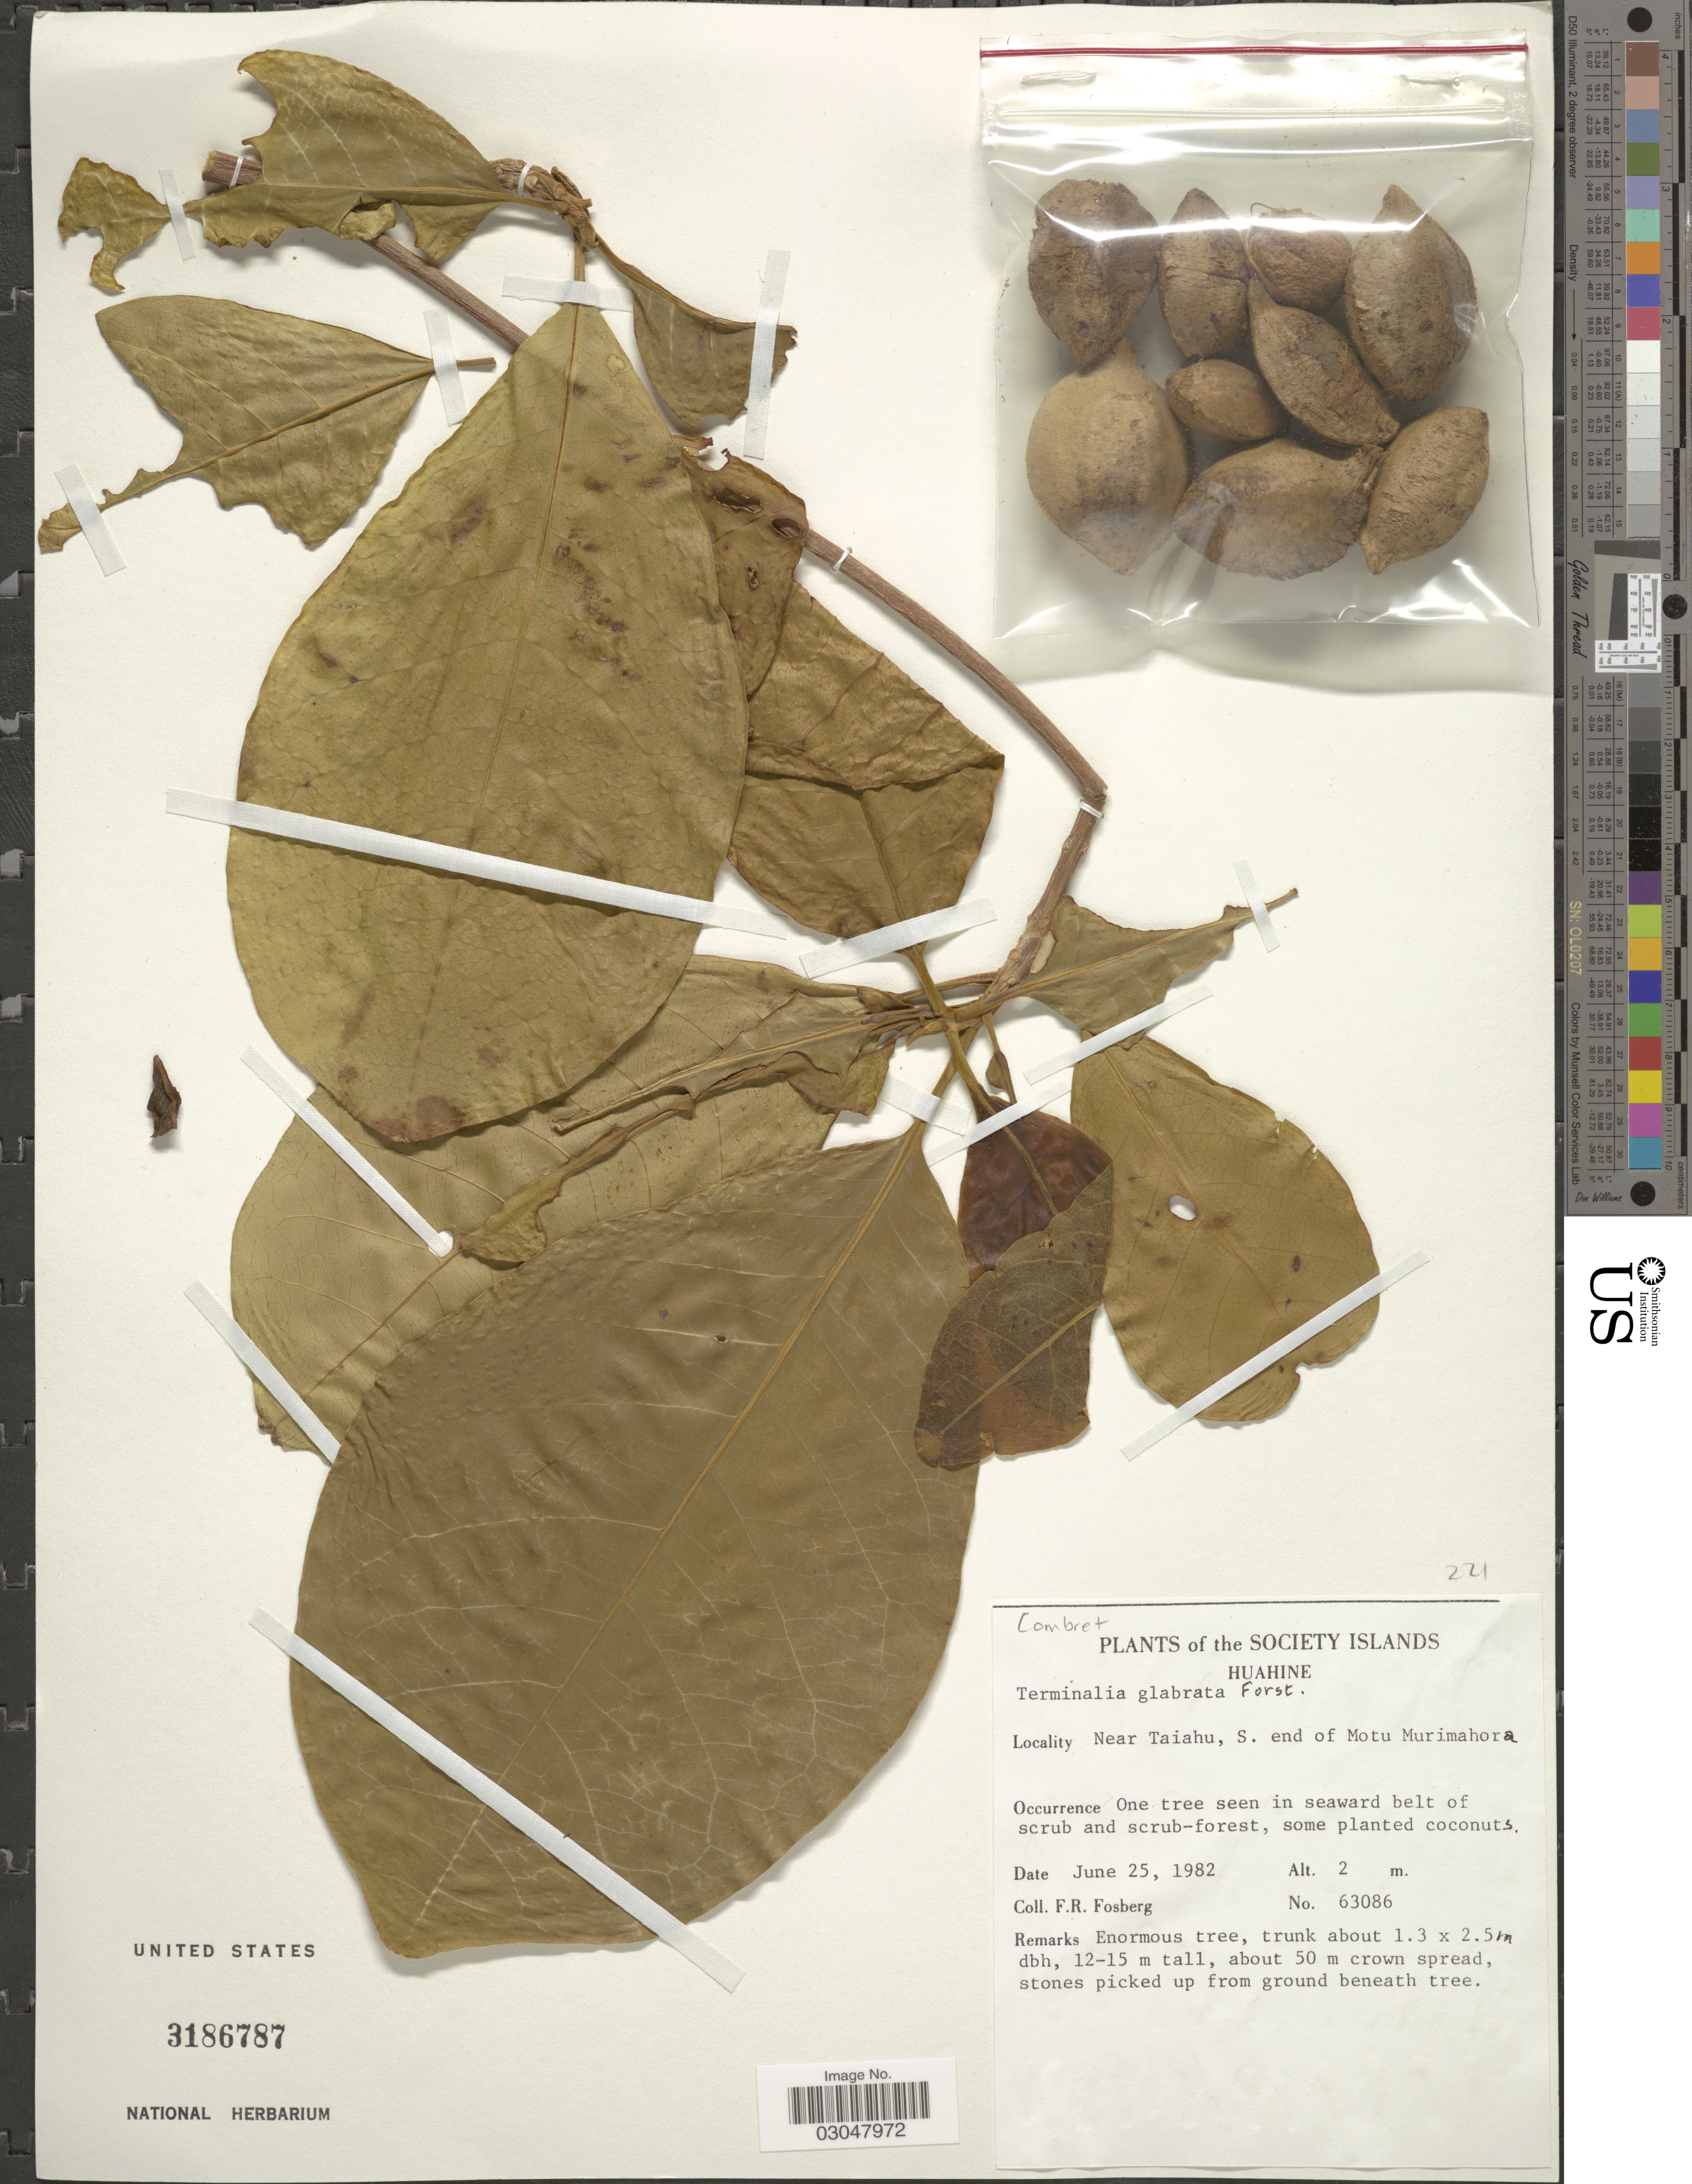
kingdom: Plantae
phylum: Tracheophyta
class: Magnoliopsida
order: Myrtales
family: Combretaceae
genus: Terminalia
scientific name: Terminalia glabrata var. rarotongensis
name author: Fosberg & Sachet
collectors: F. R. Fosberg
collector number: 63086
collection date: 1982-06-25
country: French Polynesia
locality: Society Islands. Huahine. Near Taiahu, S. end of Motu Murimahora.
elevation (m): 2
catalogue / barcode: US 3186787